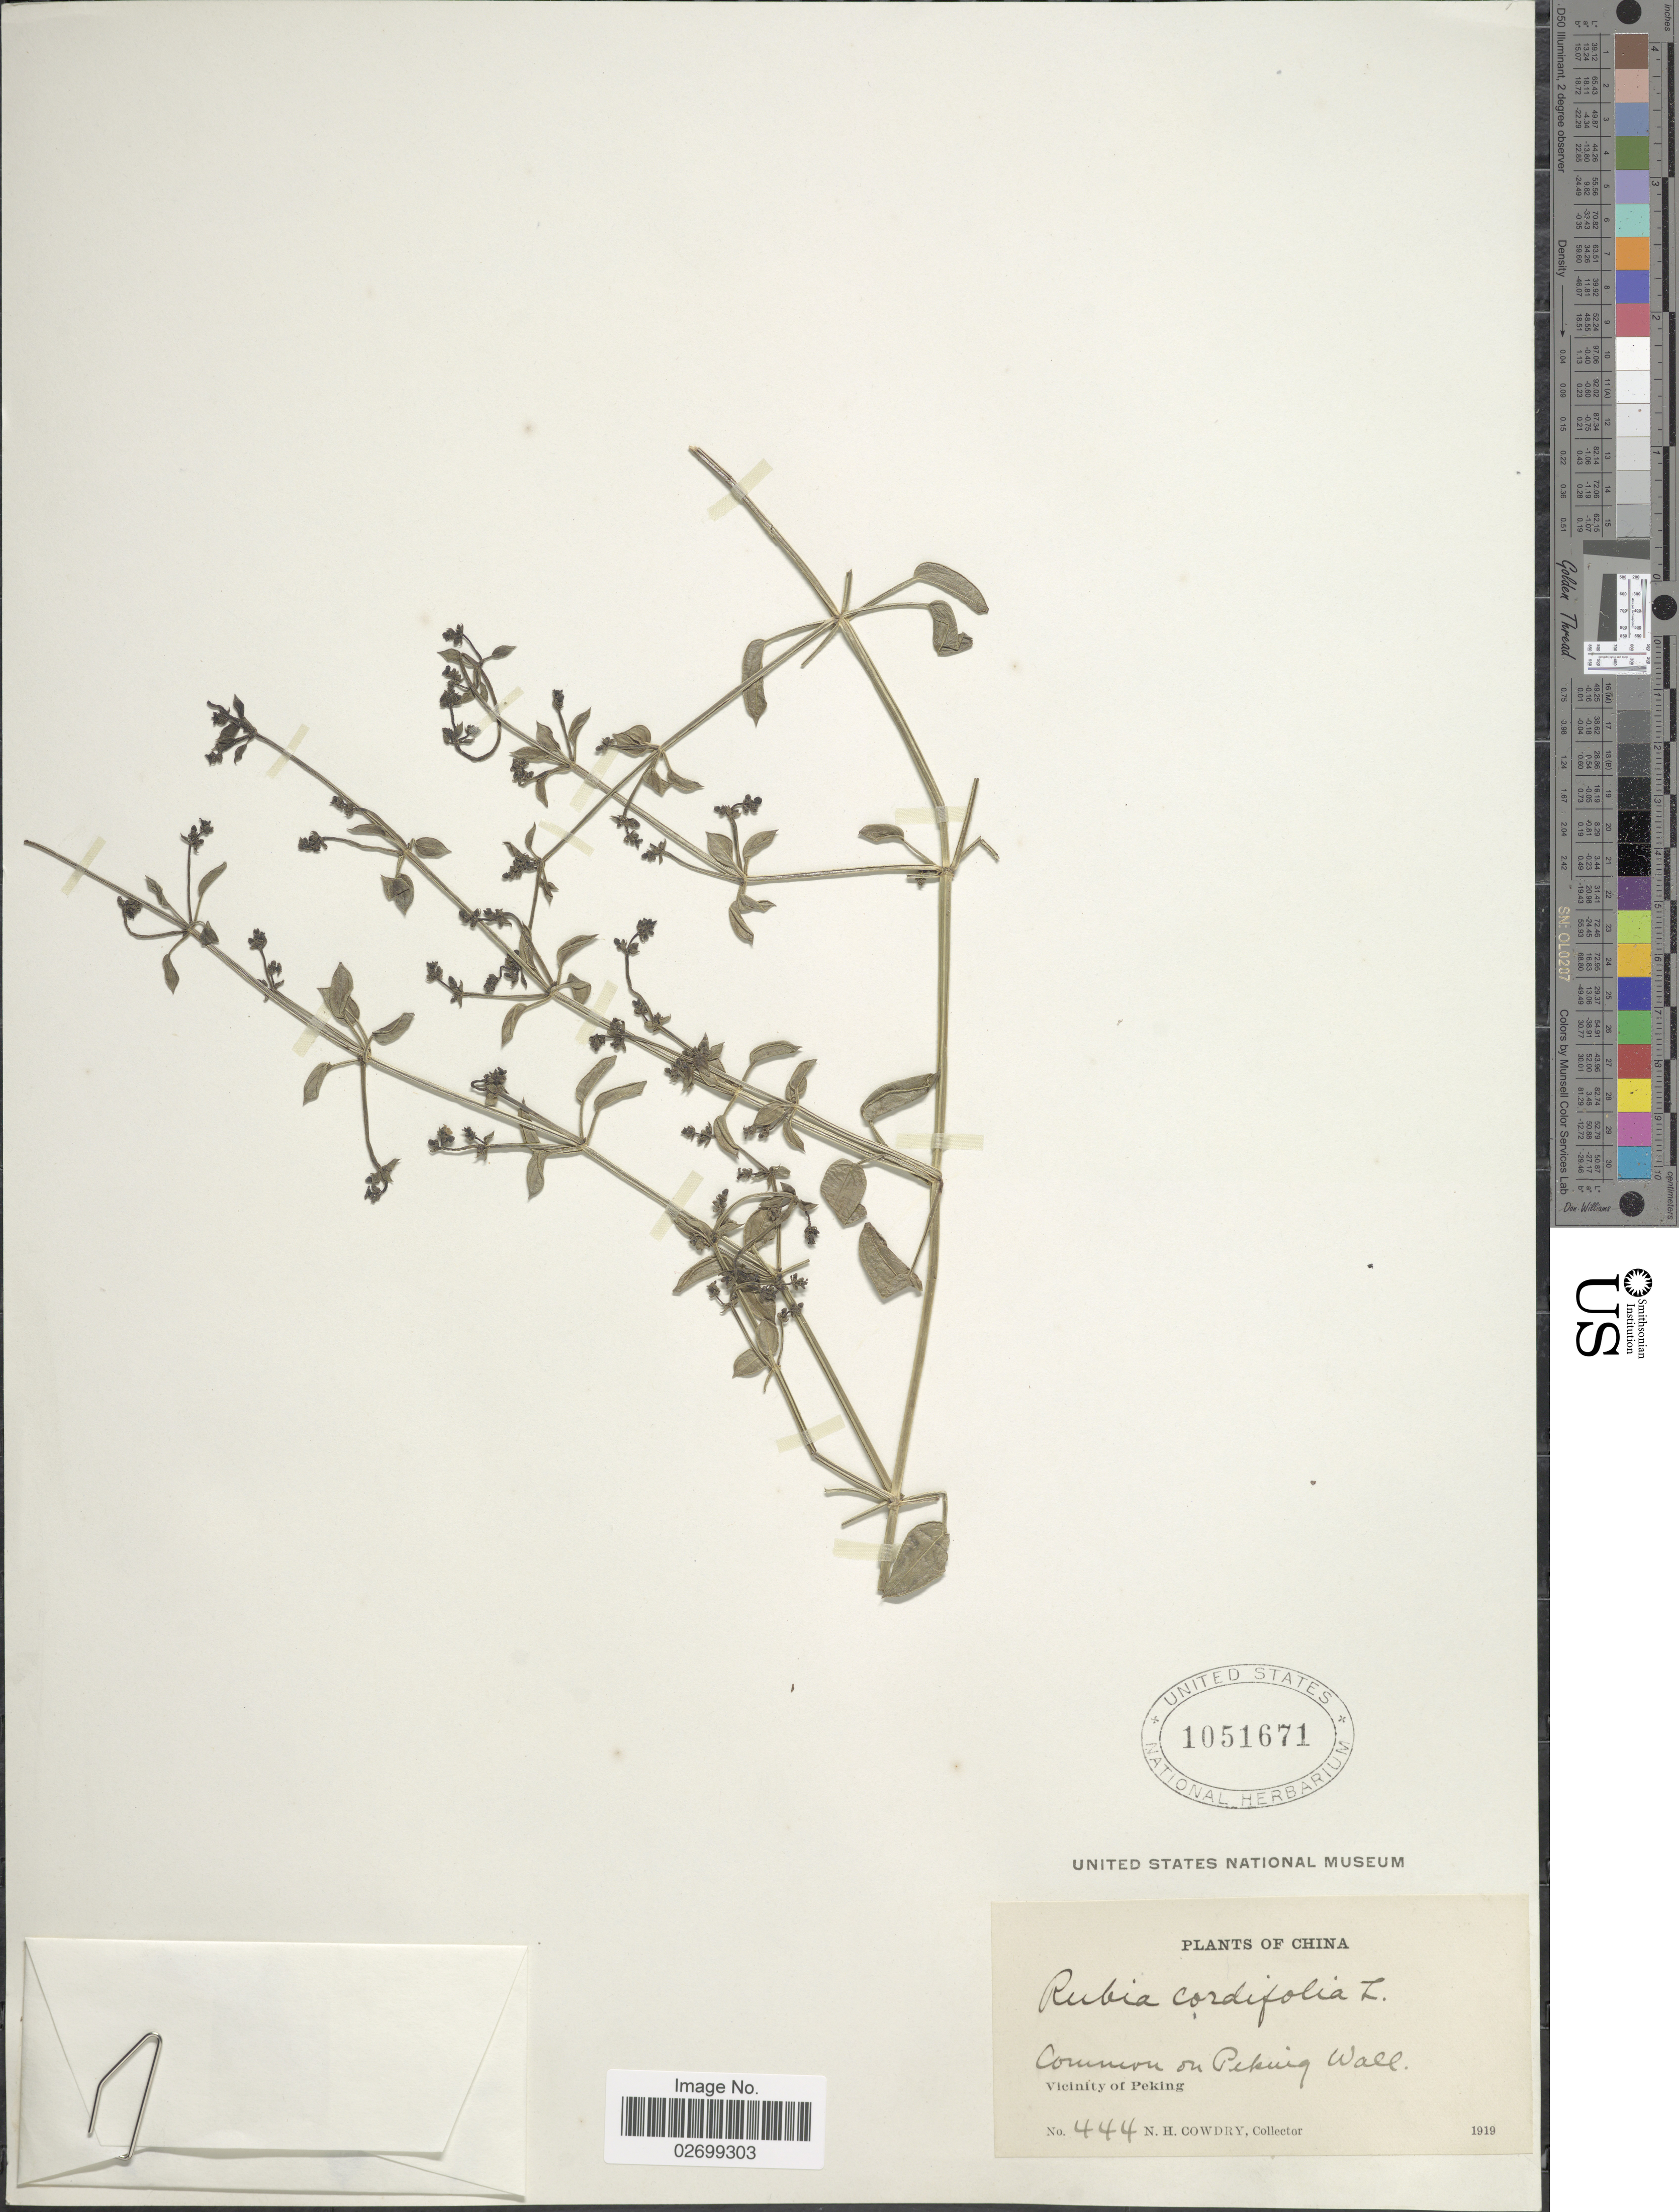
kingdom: Plantae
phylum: Tracheophyta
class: Magnoliopsida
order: Gentianales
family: Rubiaceae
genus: Rubia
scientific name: Rubia cordifolia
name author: L.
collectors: N. H. Cowdry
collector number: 444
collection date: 1919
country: China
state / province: Beijing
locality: On Peking Wall, Vicinity of Peking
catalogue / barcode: US 1051671